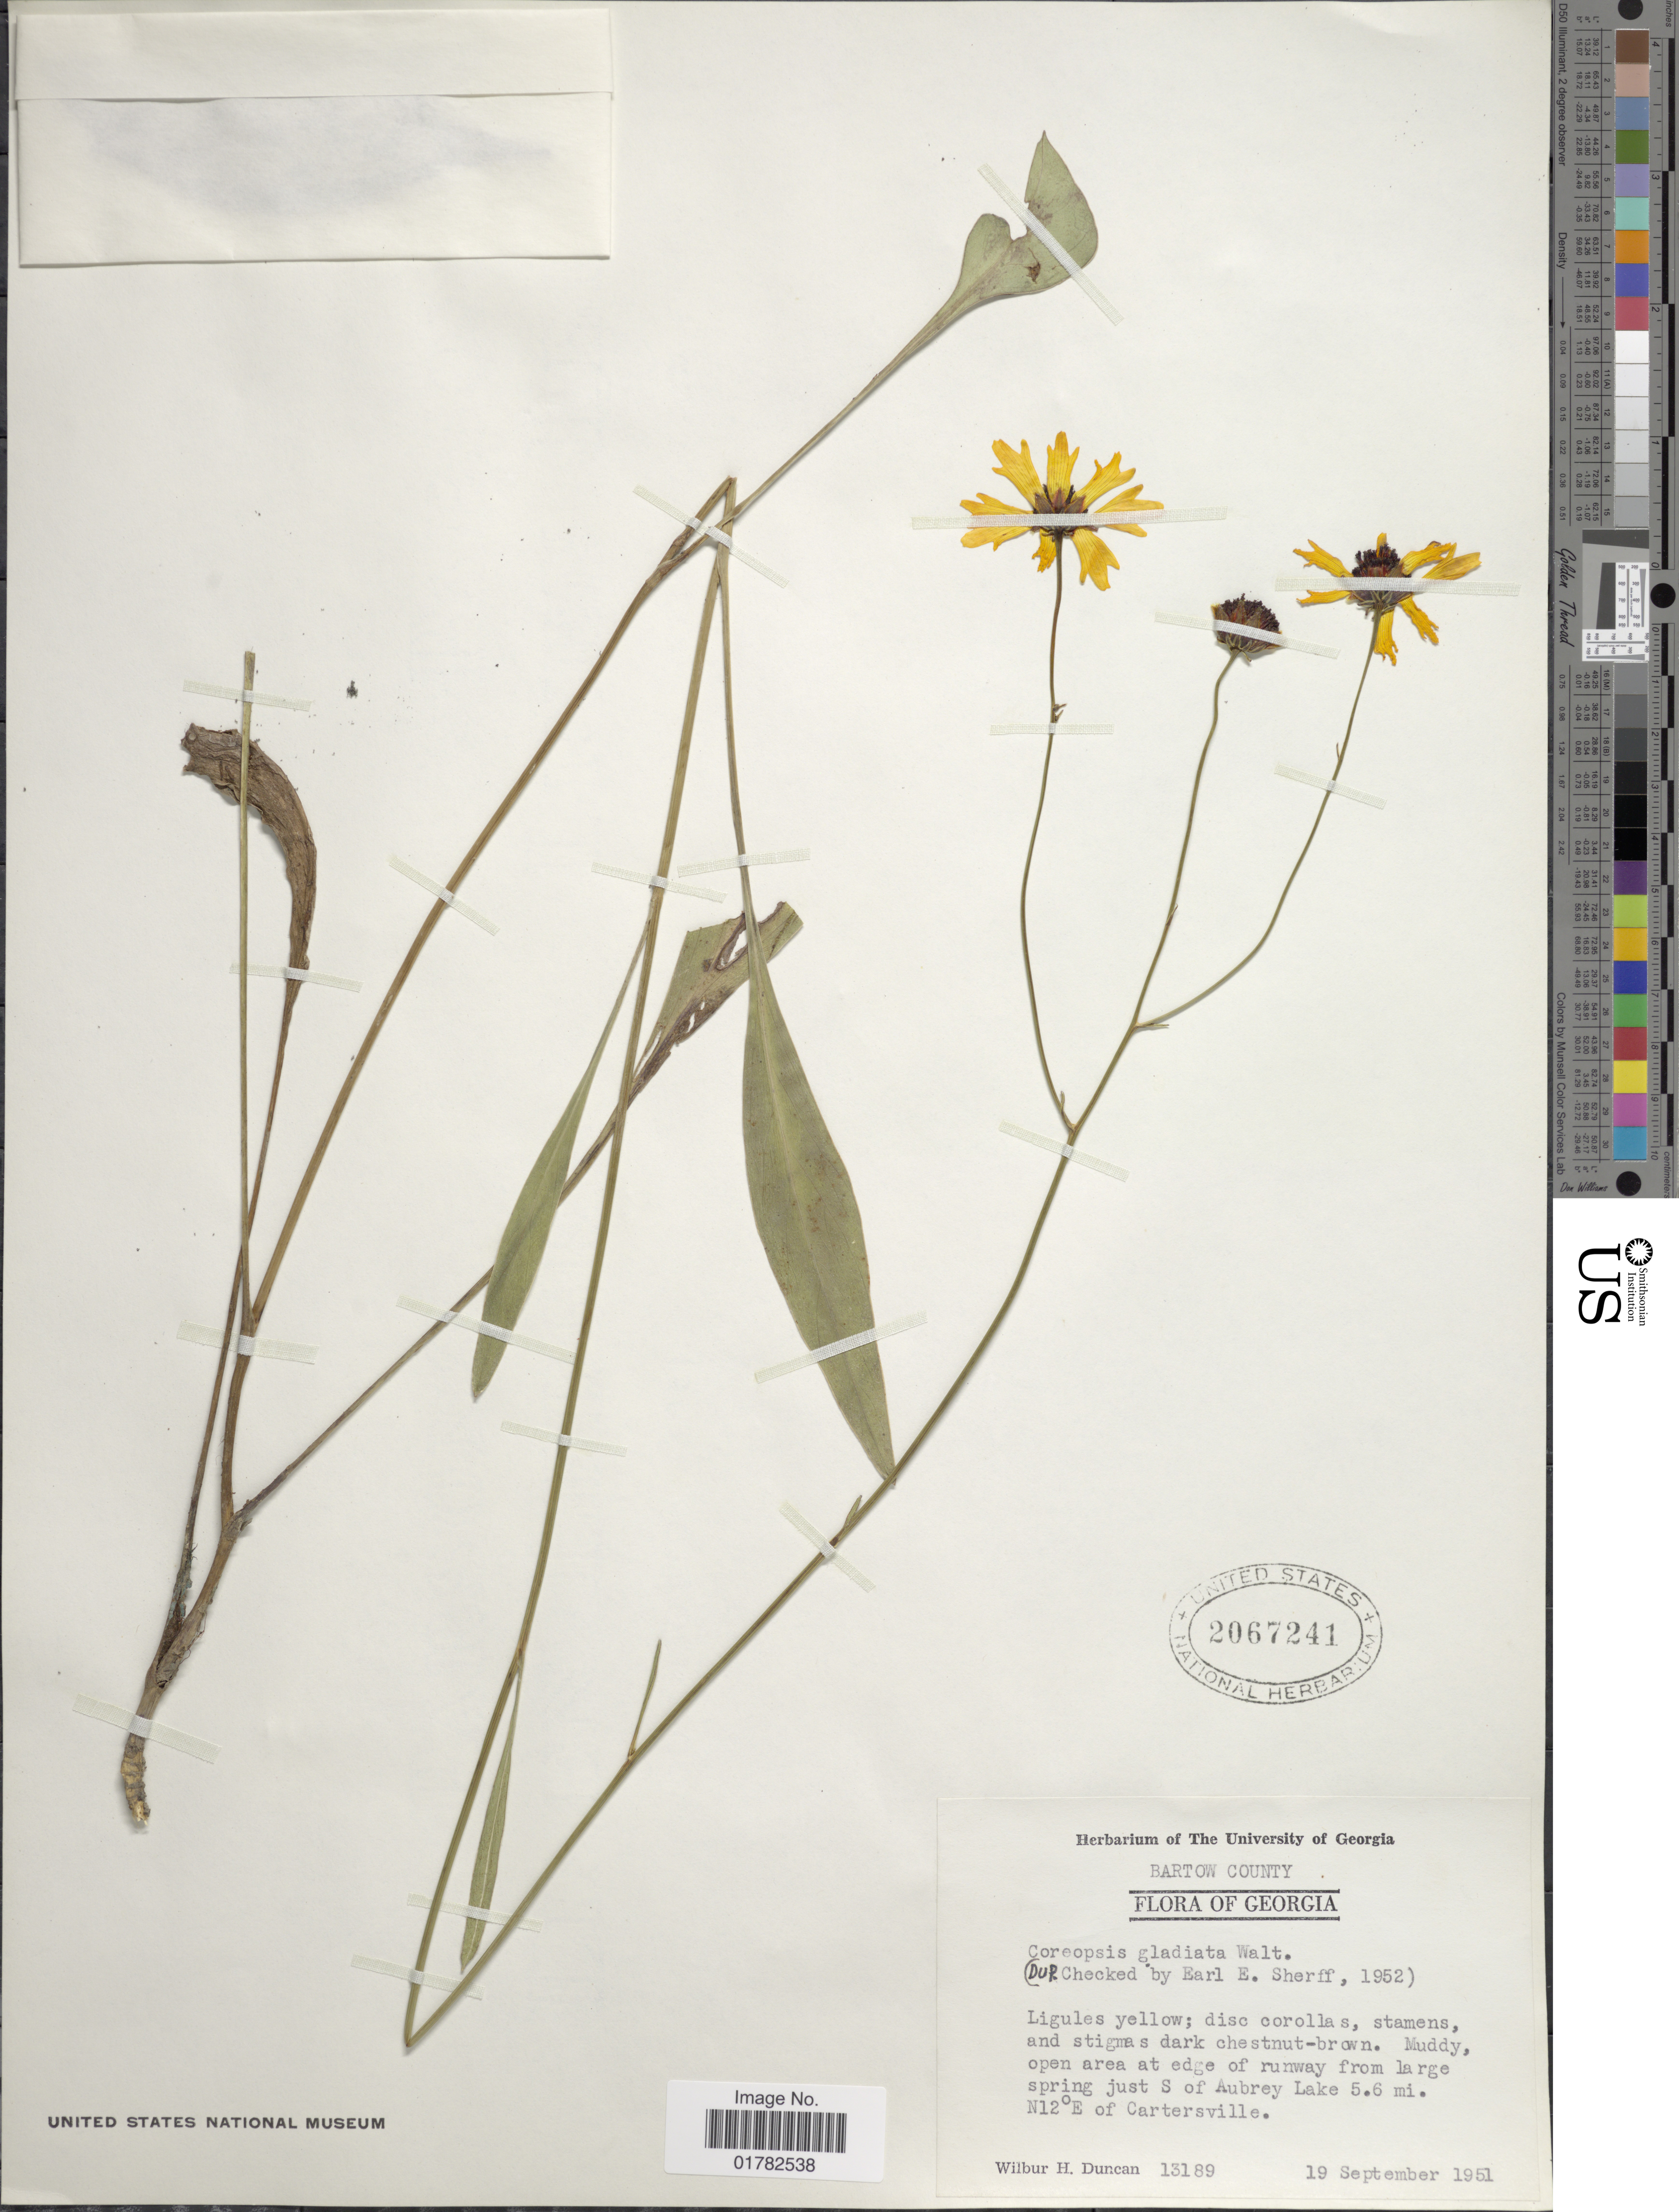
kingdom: Plantae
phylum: Tracheophyta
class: Magnoliopsida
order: Asterales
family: Asteraceae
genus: Coreopsis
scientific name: Coreopsis gladiata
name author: Walter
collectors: W. H. Duncan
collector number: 13189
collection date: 1951-09-19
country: United States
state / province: Georgia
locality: Bartow County, Muddy open area at edge of runway from large spring just E of Aubrey Lake 5.6 mi. N12° of Cartersville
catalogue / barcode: US 2067241